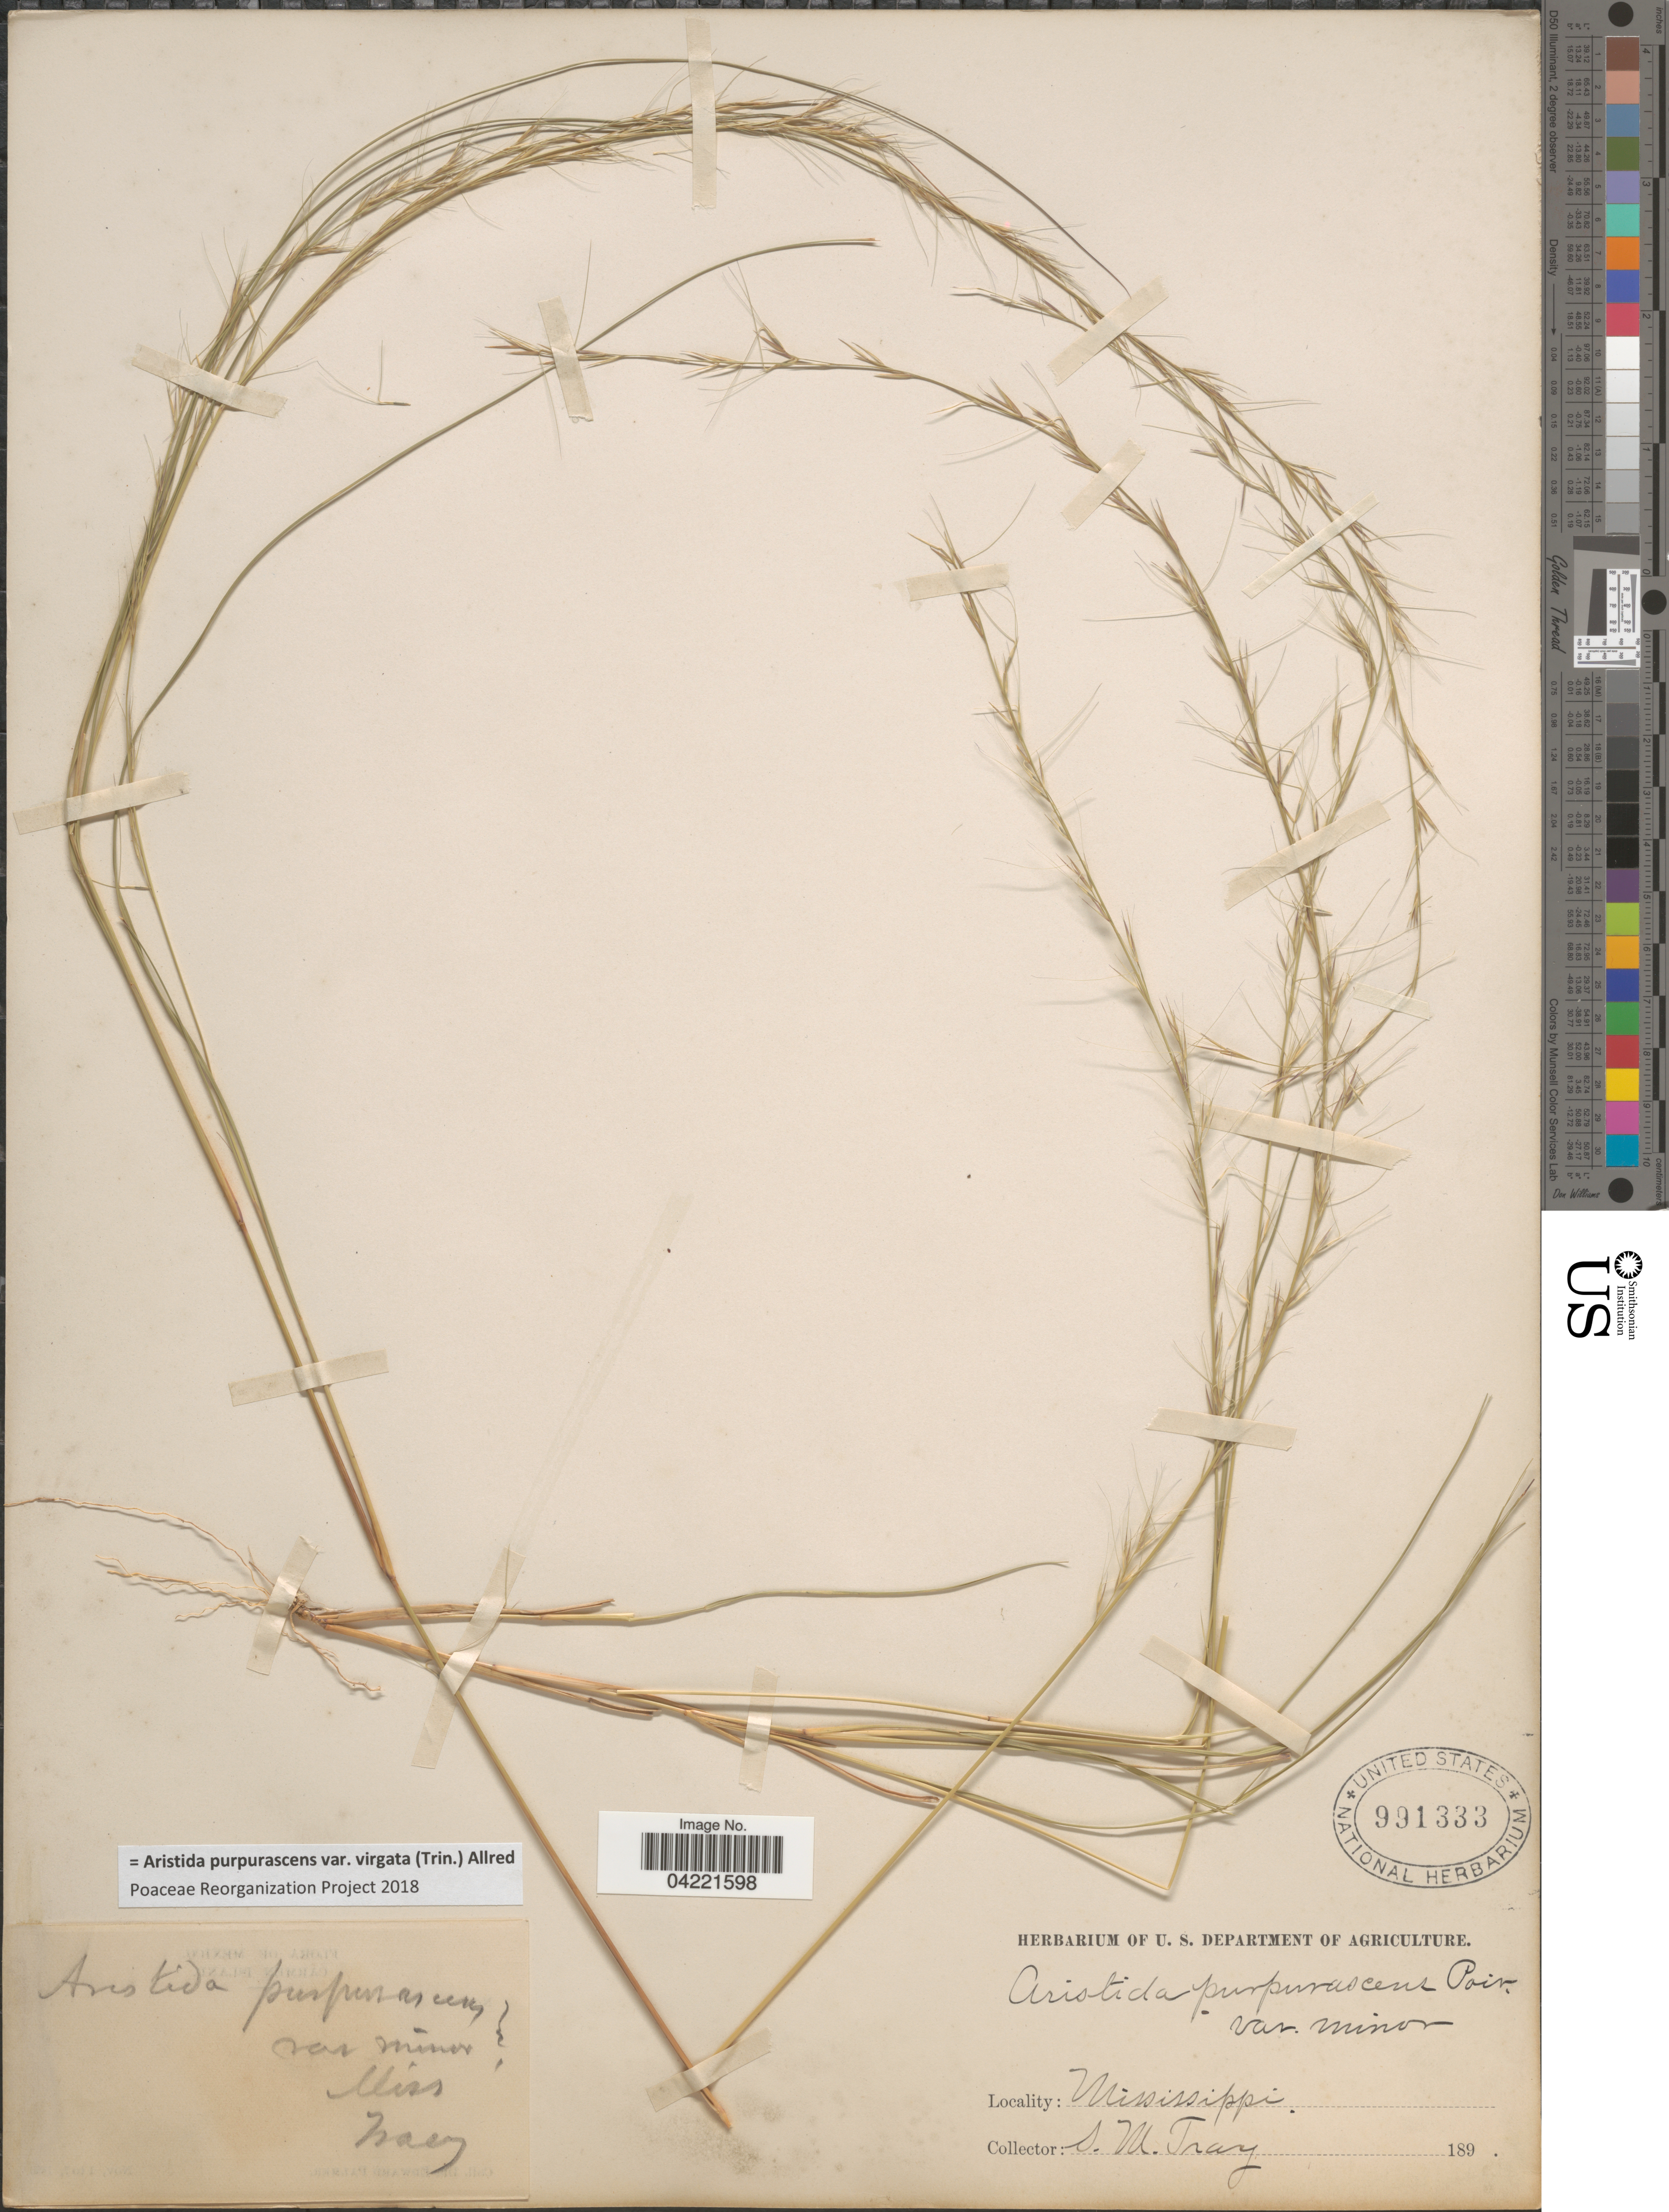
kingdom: Plantae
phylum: Tracheophyta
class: Liliopsida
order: Poales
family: Poaceae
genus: Aristida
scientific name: Aristida purpurascens var. virgata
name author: (Trin.) Allred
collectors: S. M. Tracy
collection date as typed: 189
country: United States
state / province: Mississippi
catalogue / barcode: US 991333